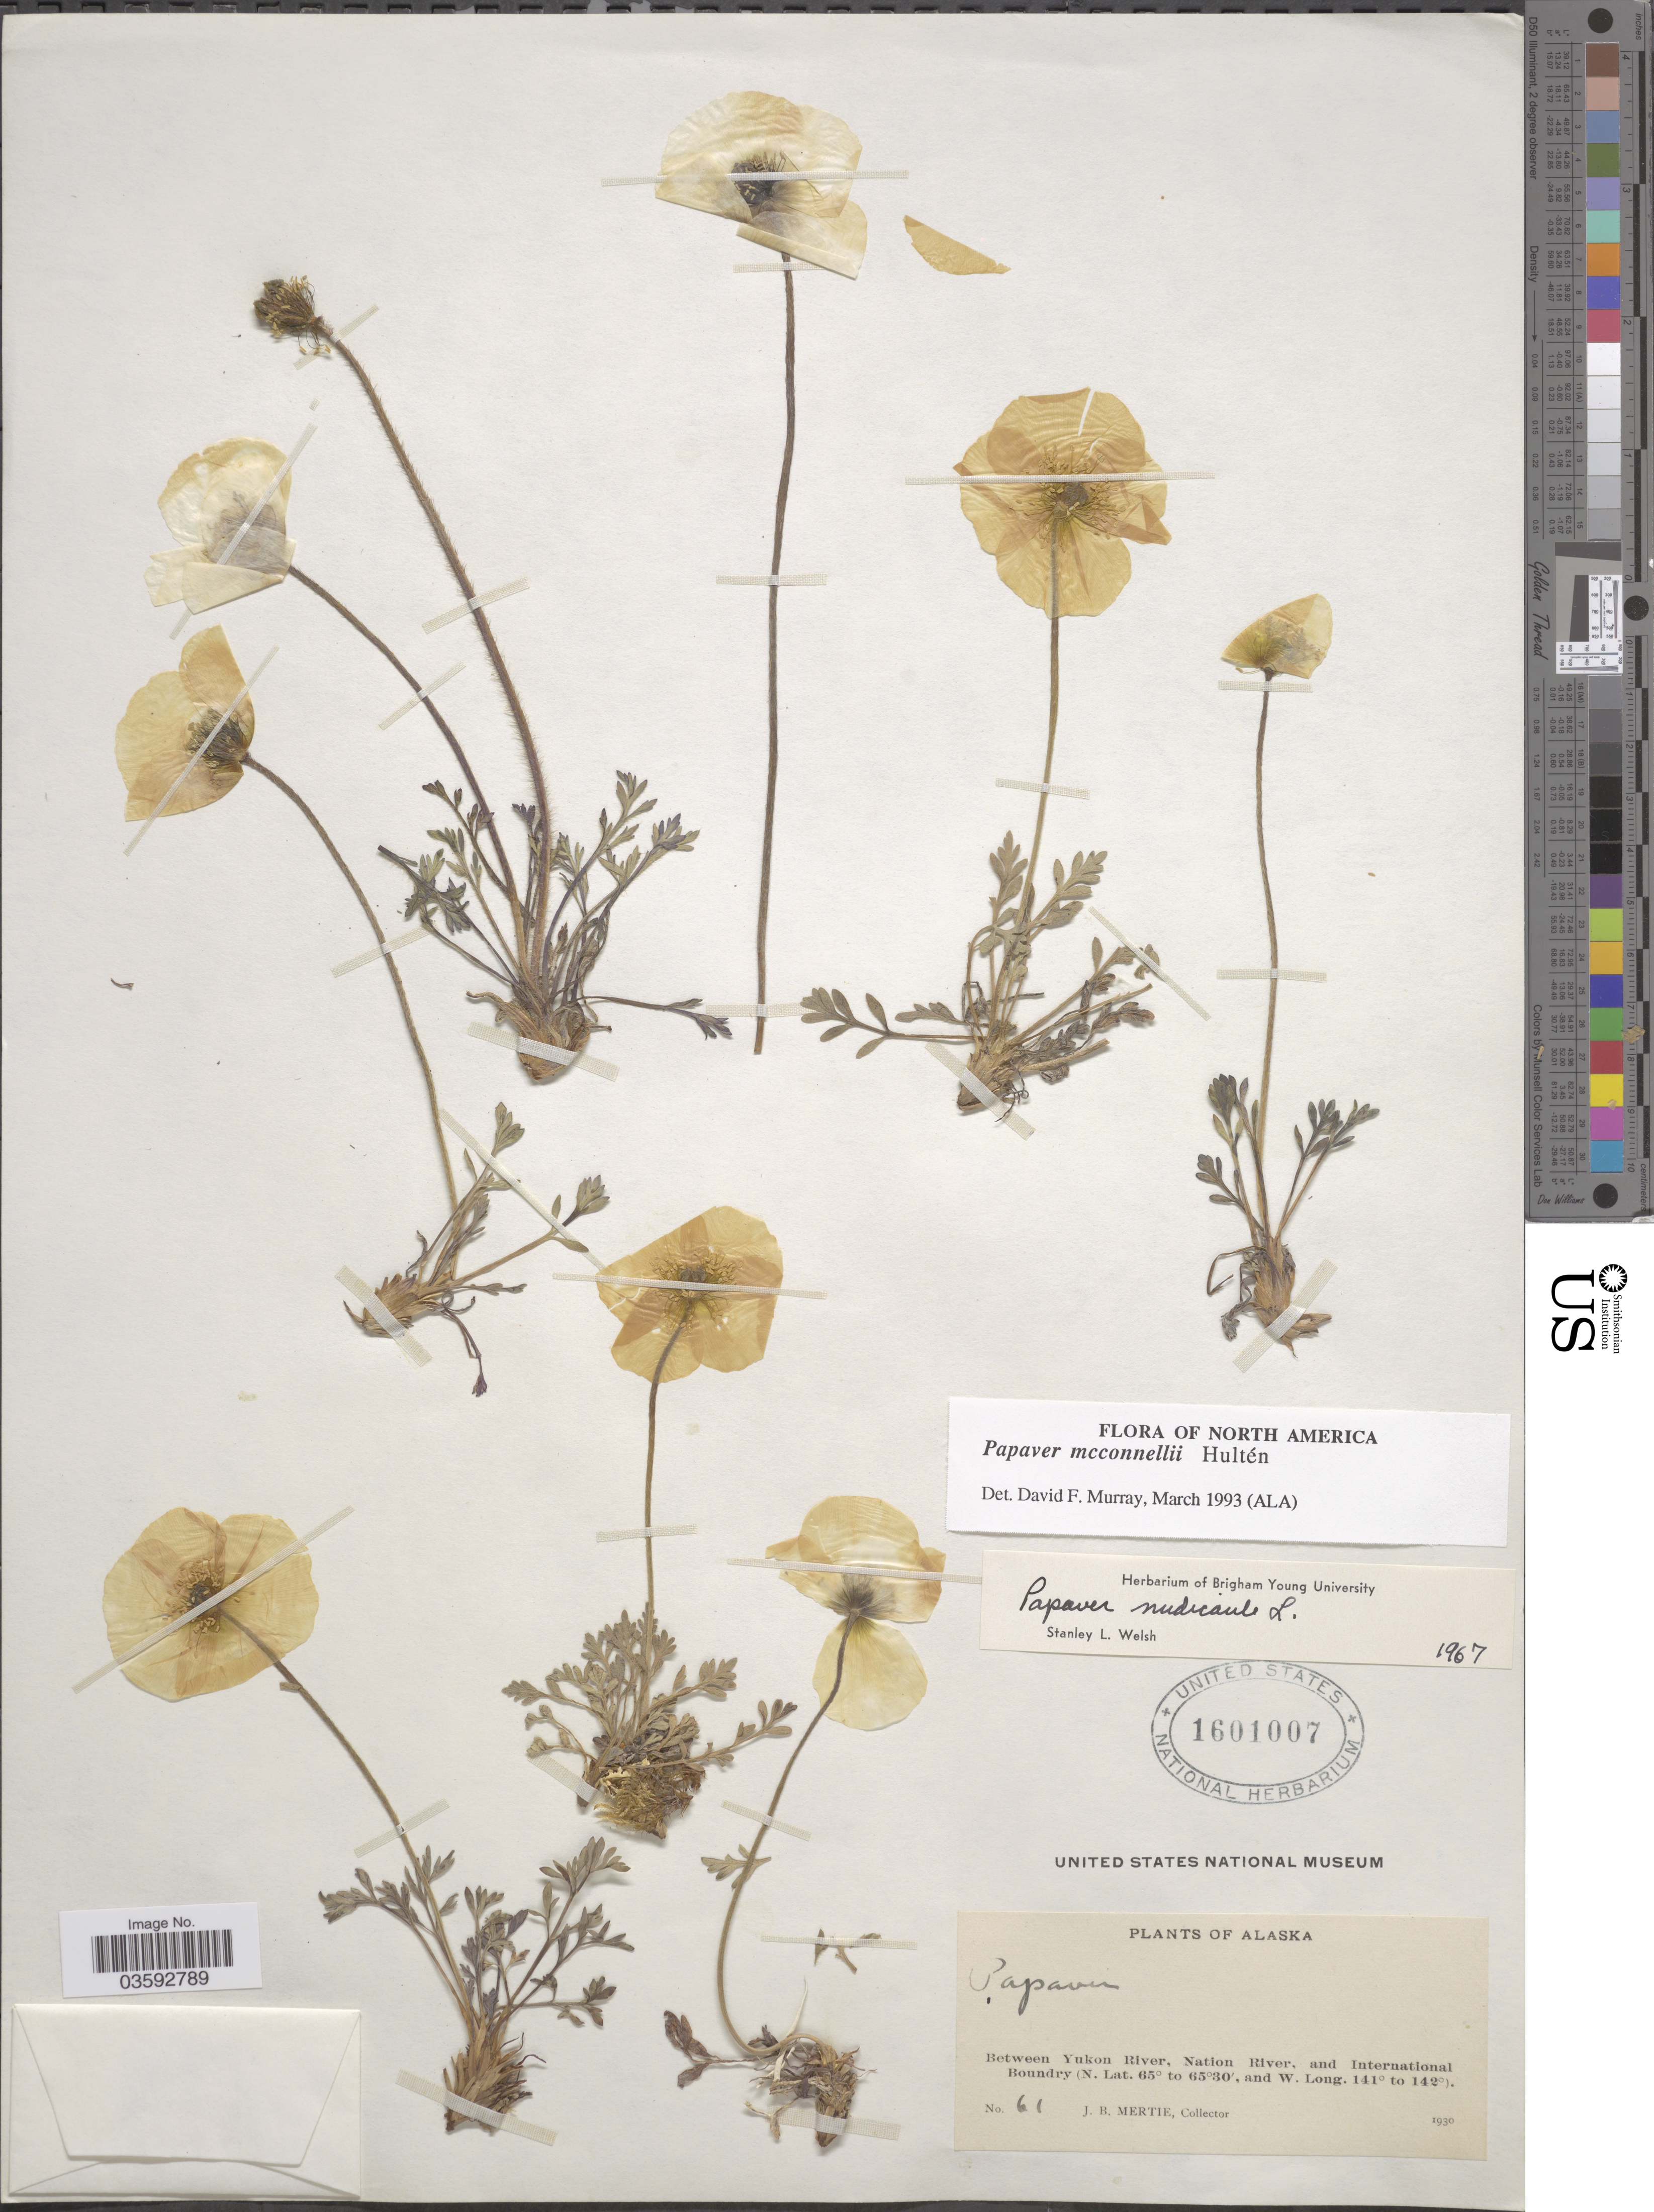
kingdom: Plantae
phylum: Tracheophyta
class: Magnoliopsida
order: Ranunculales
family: Papaveraceae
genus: Papaver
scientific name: Papaver mcconellii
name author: Hultén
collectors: J. Mertie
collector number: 61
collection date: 1930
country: United States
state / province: Alaska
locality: Between Yukon River, Nation River, and International Boundary.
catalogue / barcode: US 1601007